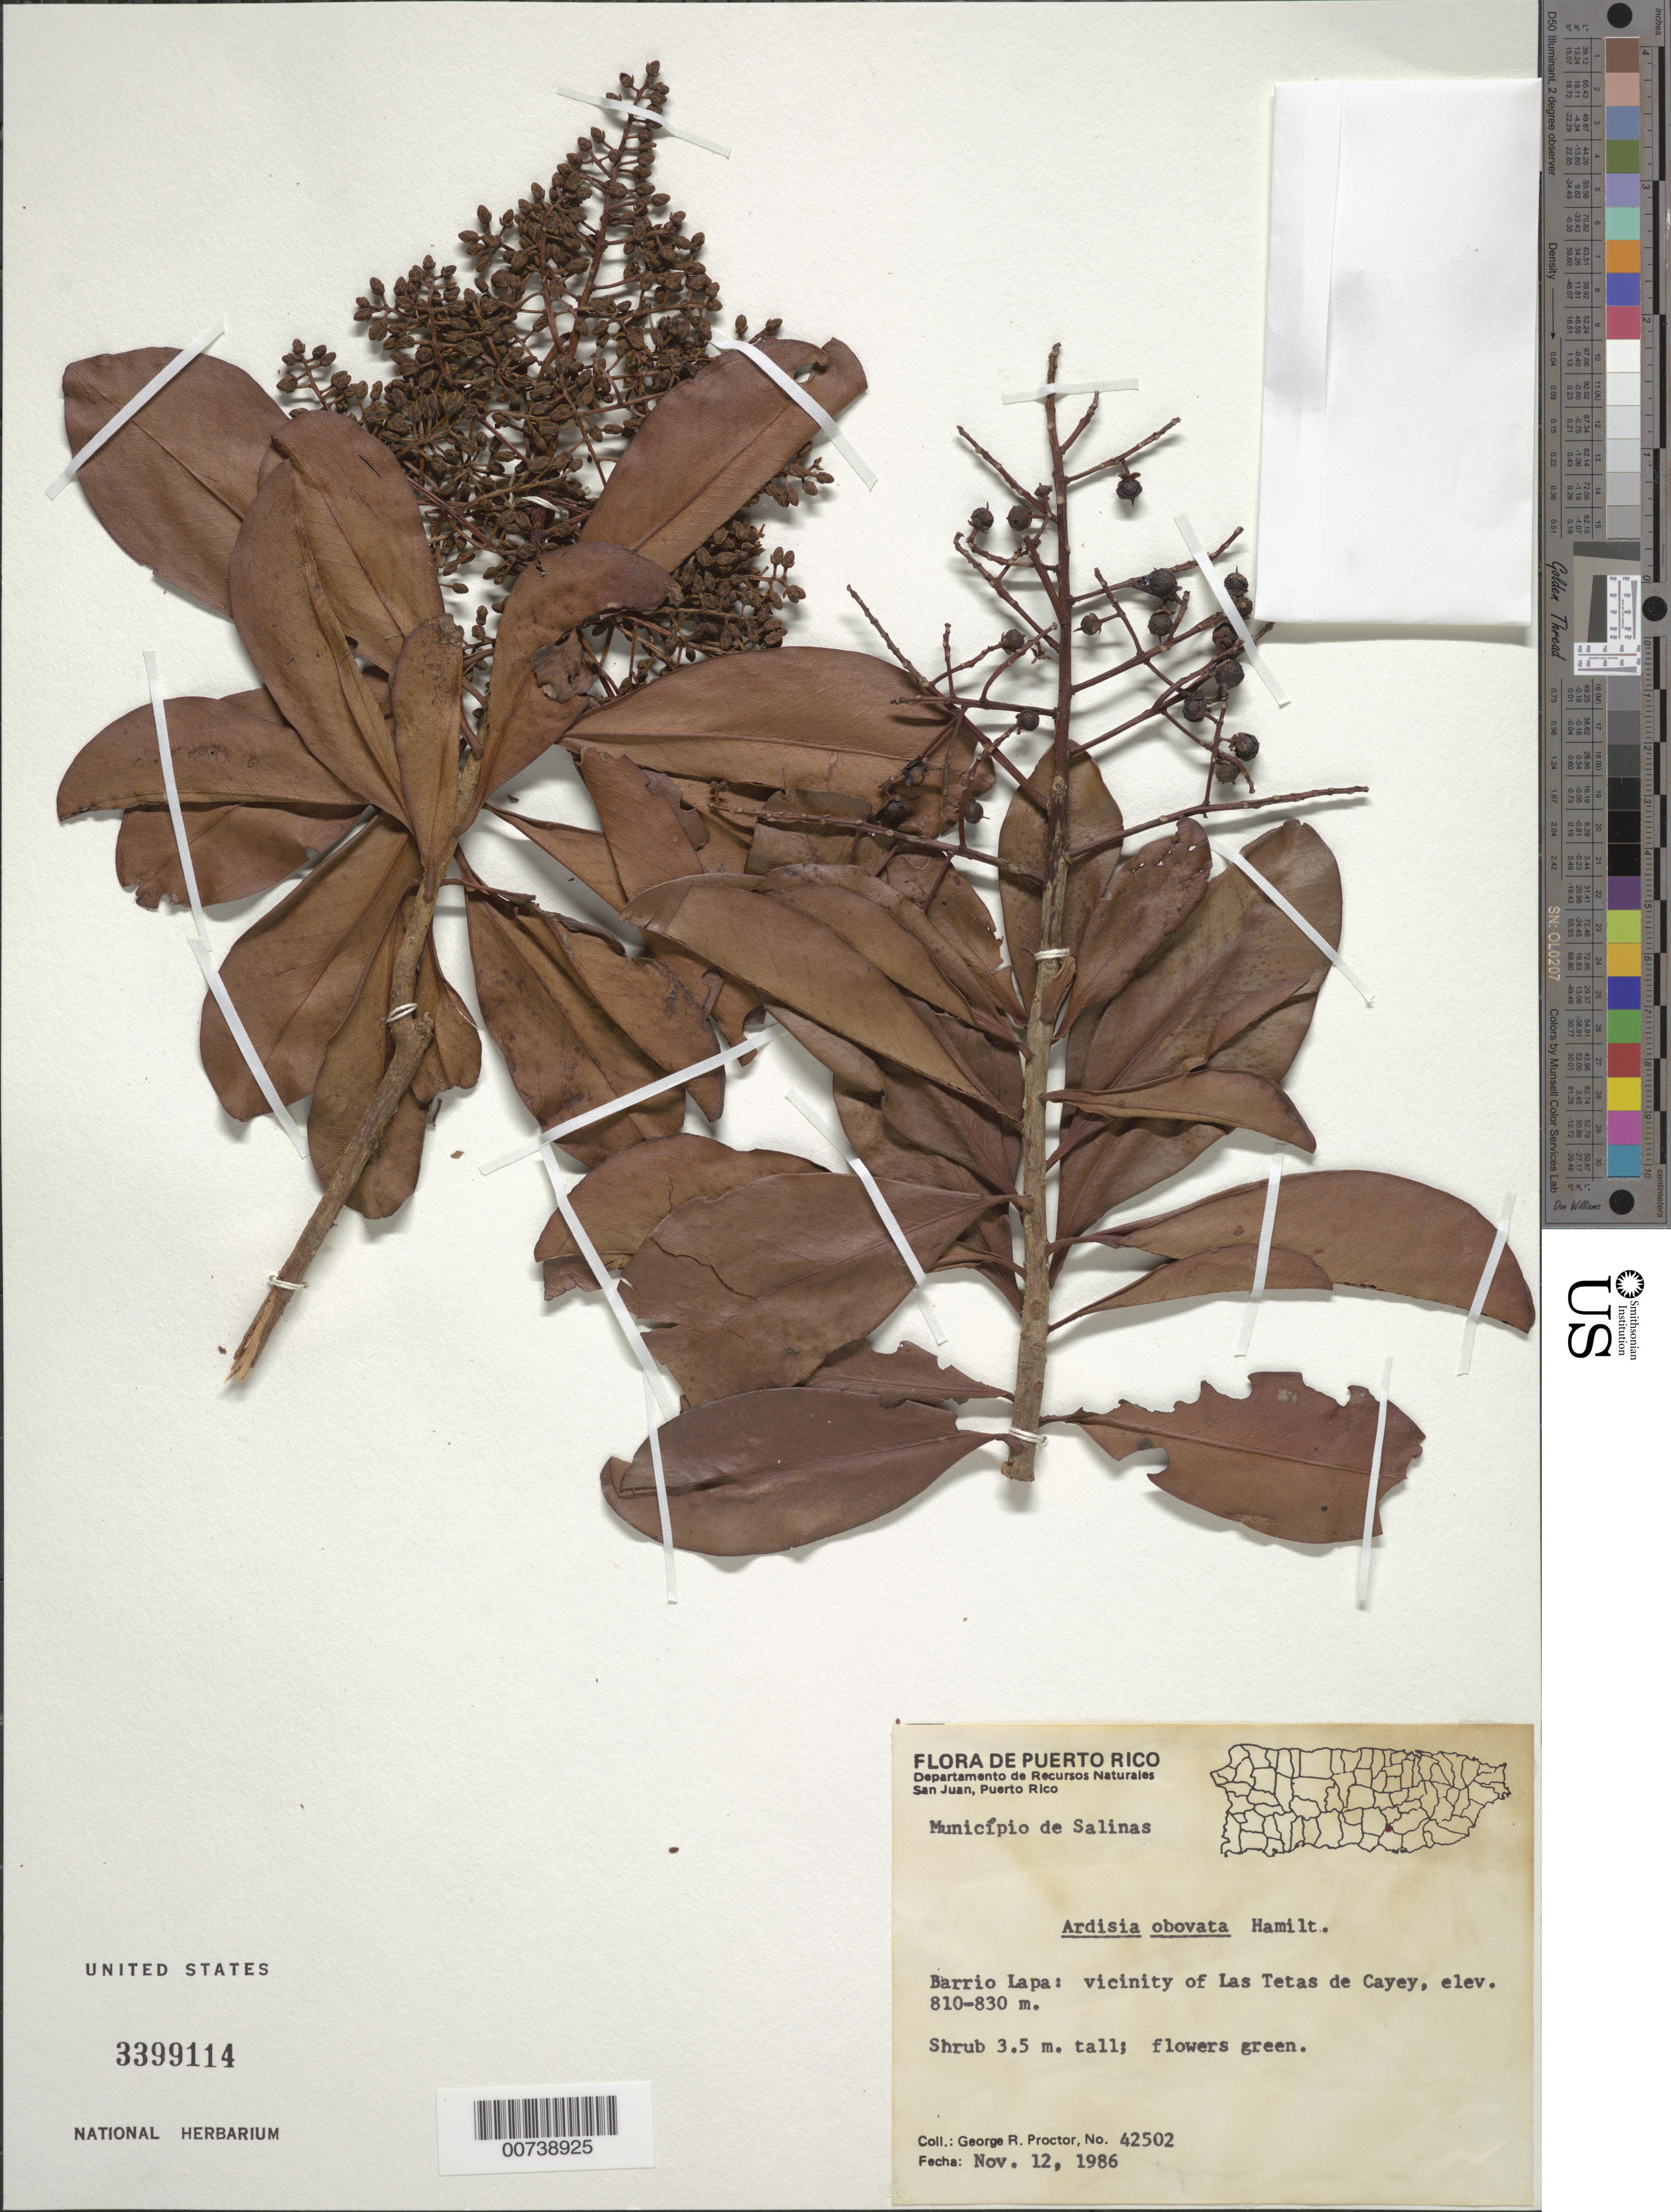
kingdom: Plantae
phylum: Tracheophyta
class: Magnoliopsida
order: Ericales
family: Primulaceae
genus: Ardisia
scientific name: Ardisia obovata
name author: Desv. ex Ham.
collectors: G. R. Proctor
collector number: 42502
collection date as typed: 12 Nov 1986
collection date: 1986-11-12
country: Puerto Rico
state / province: Salinas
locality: Barrio Lapa; vicinity of Las Tetas de Cayey. Municipio de Salinas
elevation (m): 810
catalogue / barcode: US 3399114